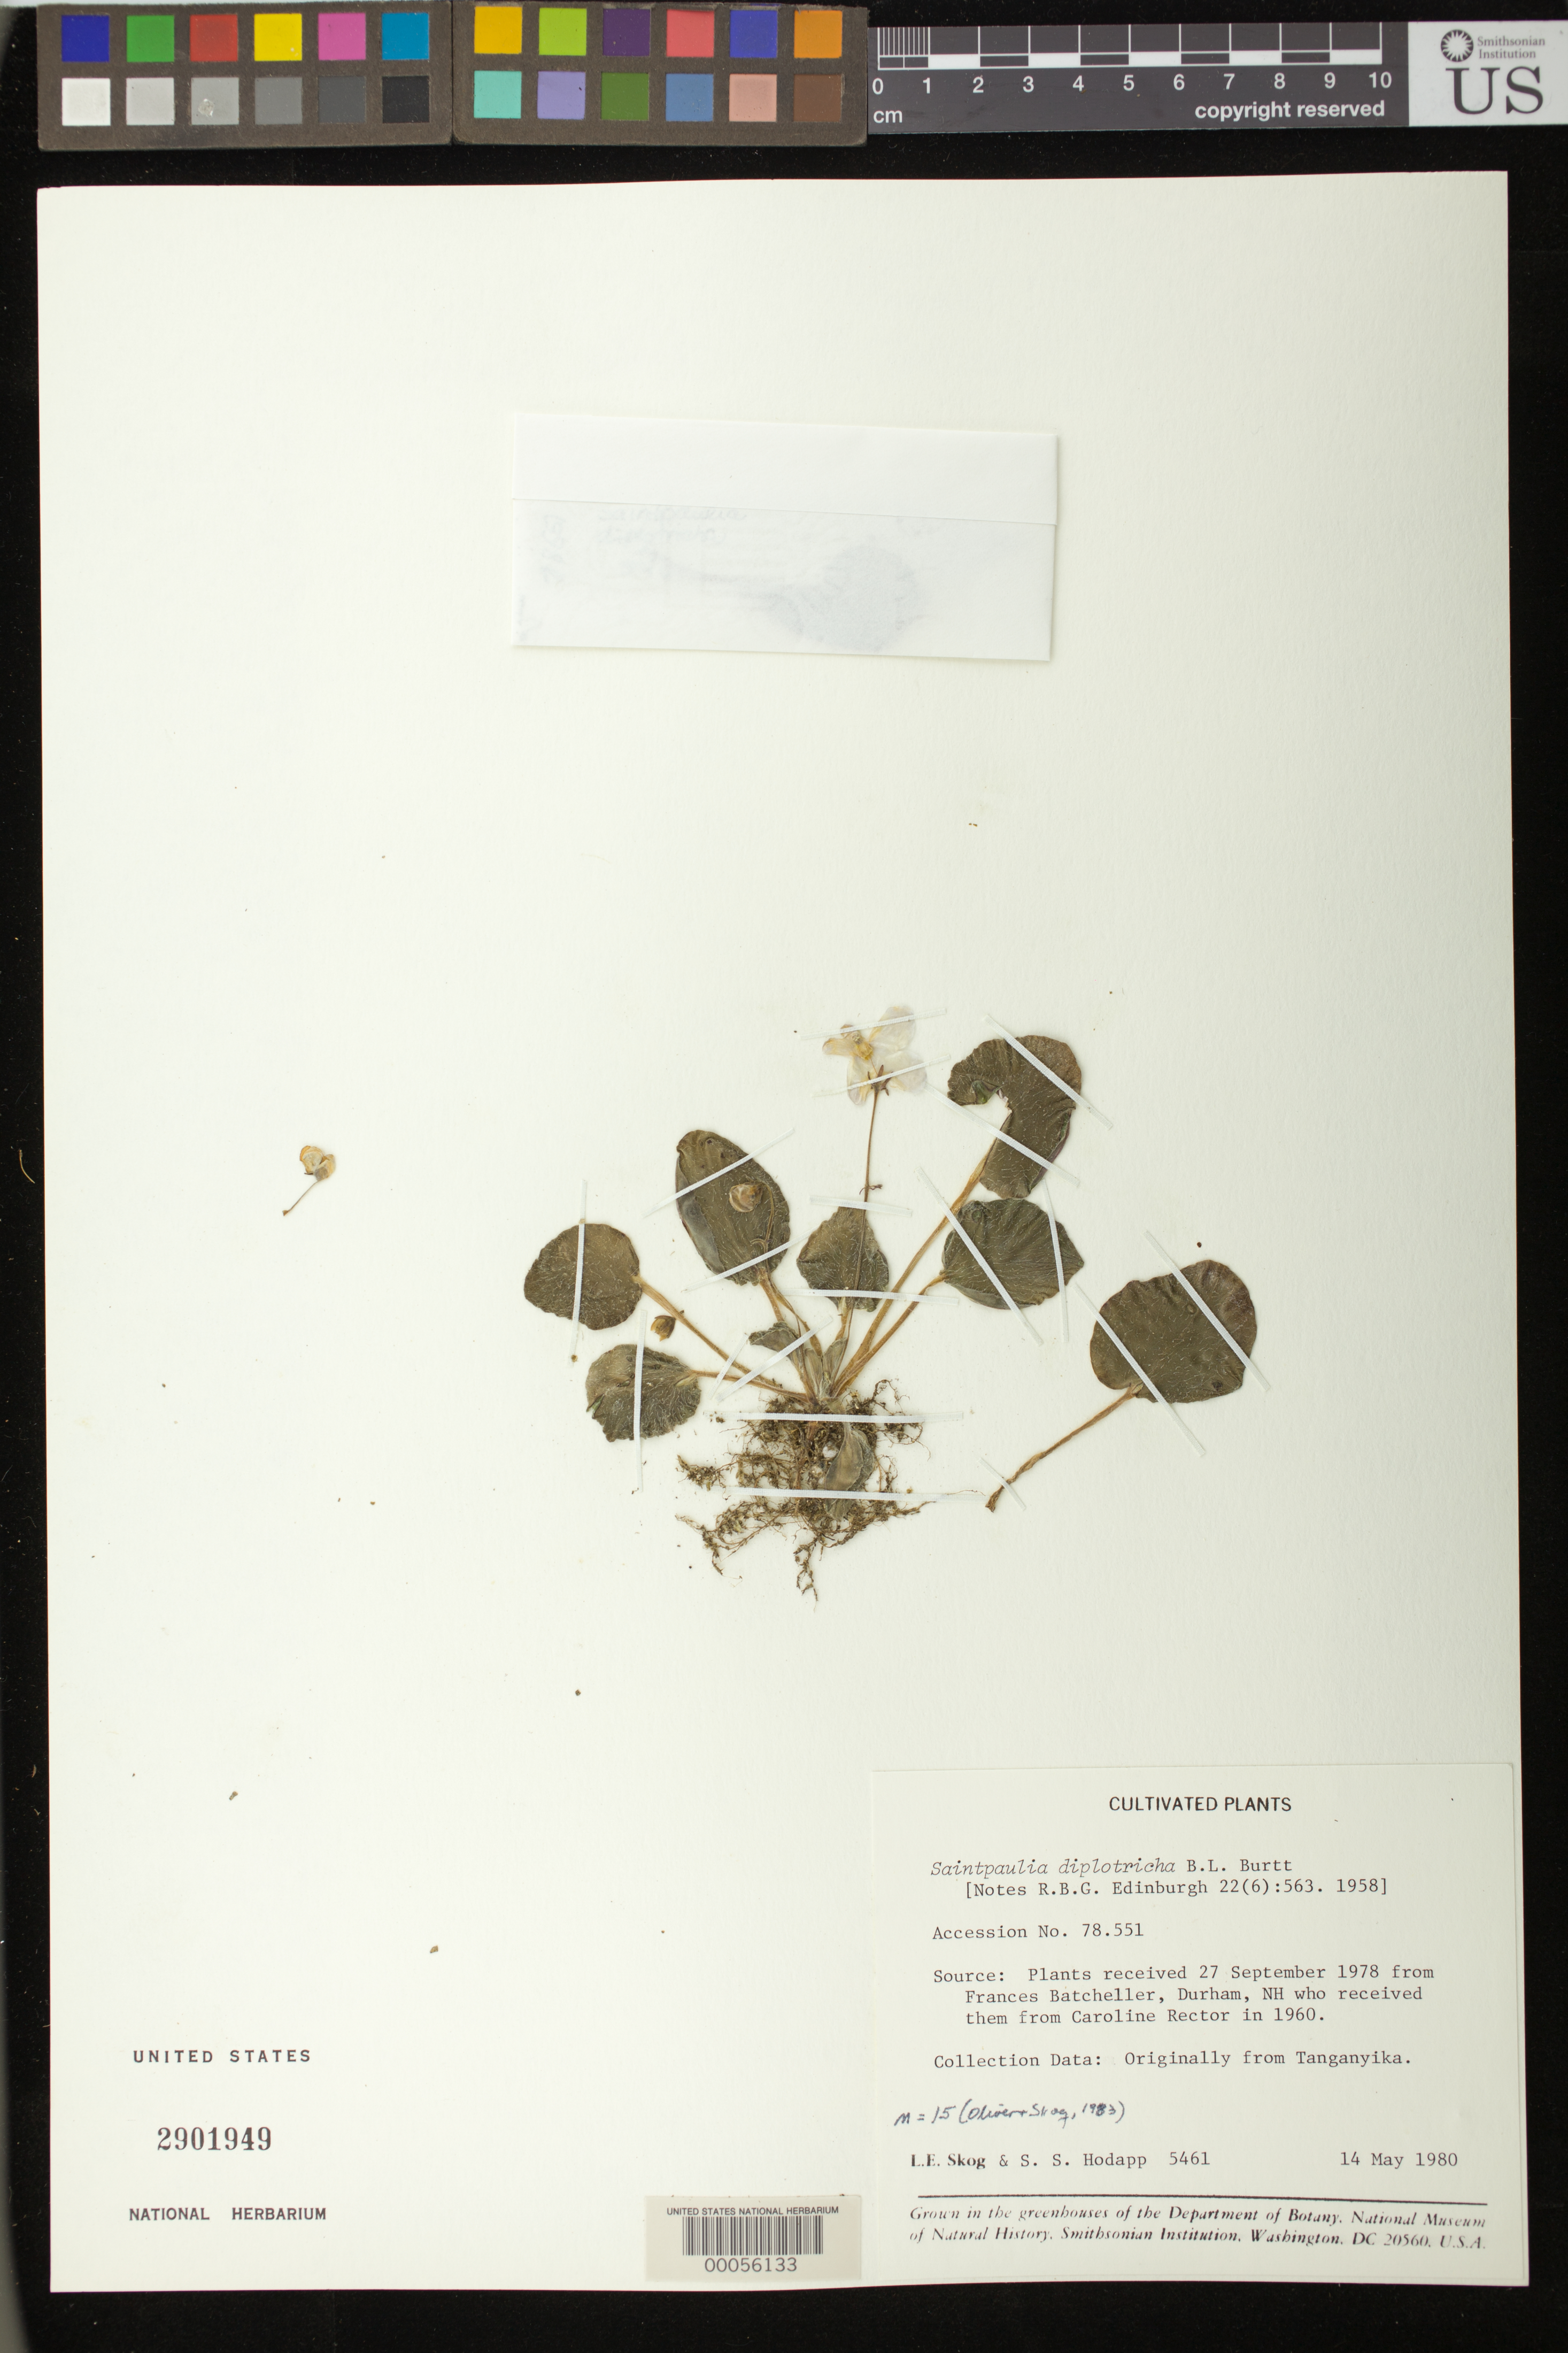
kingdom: Plantae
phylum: Tracheophyta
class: Magnoliopsida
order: Lamiales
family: Gesneriaceae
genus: Streptocarpus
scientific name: Streptocarpus ionanthus subsp. ionanthus var. diplotrichus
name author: (B.L. Burtt) Christenh.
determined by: Skog, Laurence E.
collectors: L. E. Skog & S. Hodapp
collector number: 5461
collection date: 1980-05-14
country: United States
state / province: District of Columbia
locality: greenhouse of the Department of Botany, National Museum of Natural History, Smithsonian Institution, Washington, DC 20560.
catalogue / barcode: US 2901949